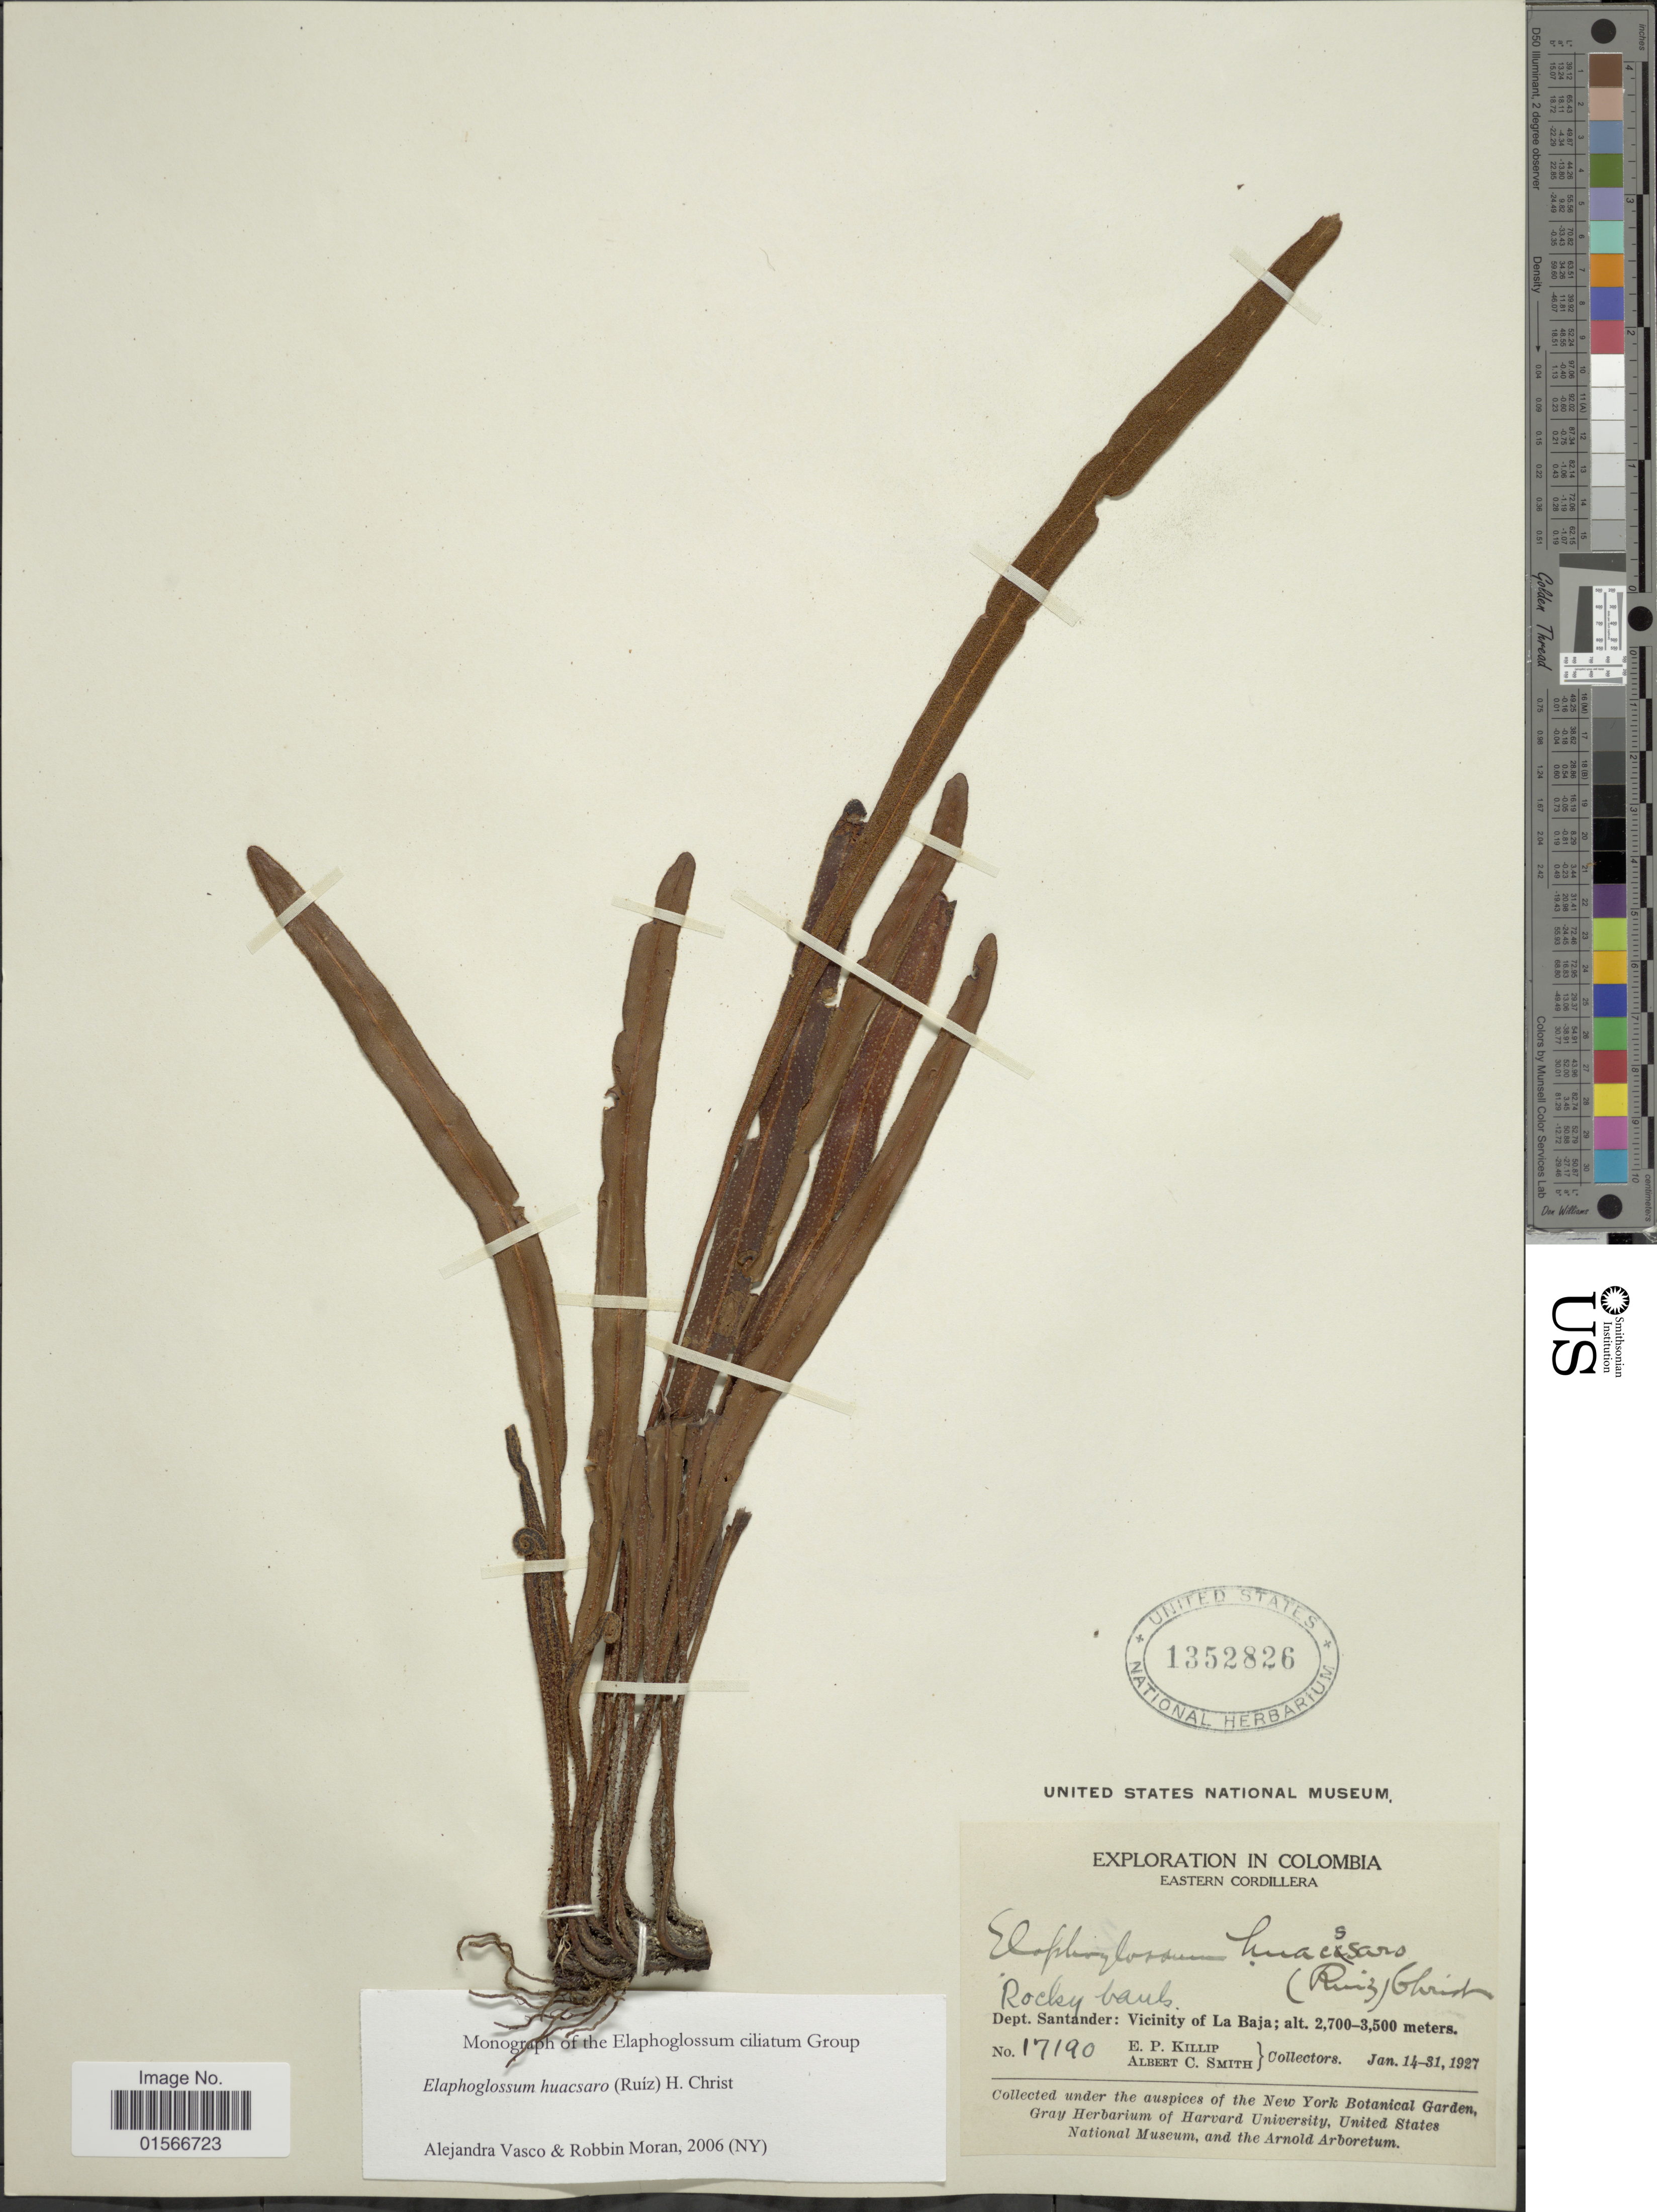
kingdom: Plantae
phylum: Tracheophyta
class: Polypodiopsida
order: Polypodiales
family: Dryopteridaceae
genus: Elaphoglossum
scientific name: Elaphoglossum huacsaro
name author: (Ruiz) Christ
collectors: E. P. Killip & A. C. Smith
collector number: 17190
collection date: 1927-01-14/1927-07-31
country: Colombia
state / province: Santander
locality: Eastern Cordillera, Dept. Santander: Vicinity of La Baja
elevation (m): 2700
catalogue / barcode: US 1352826